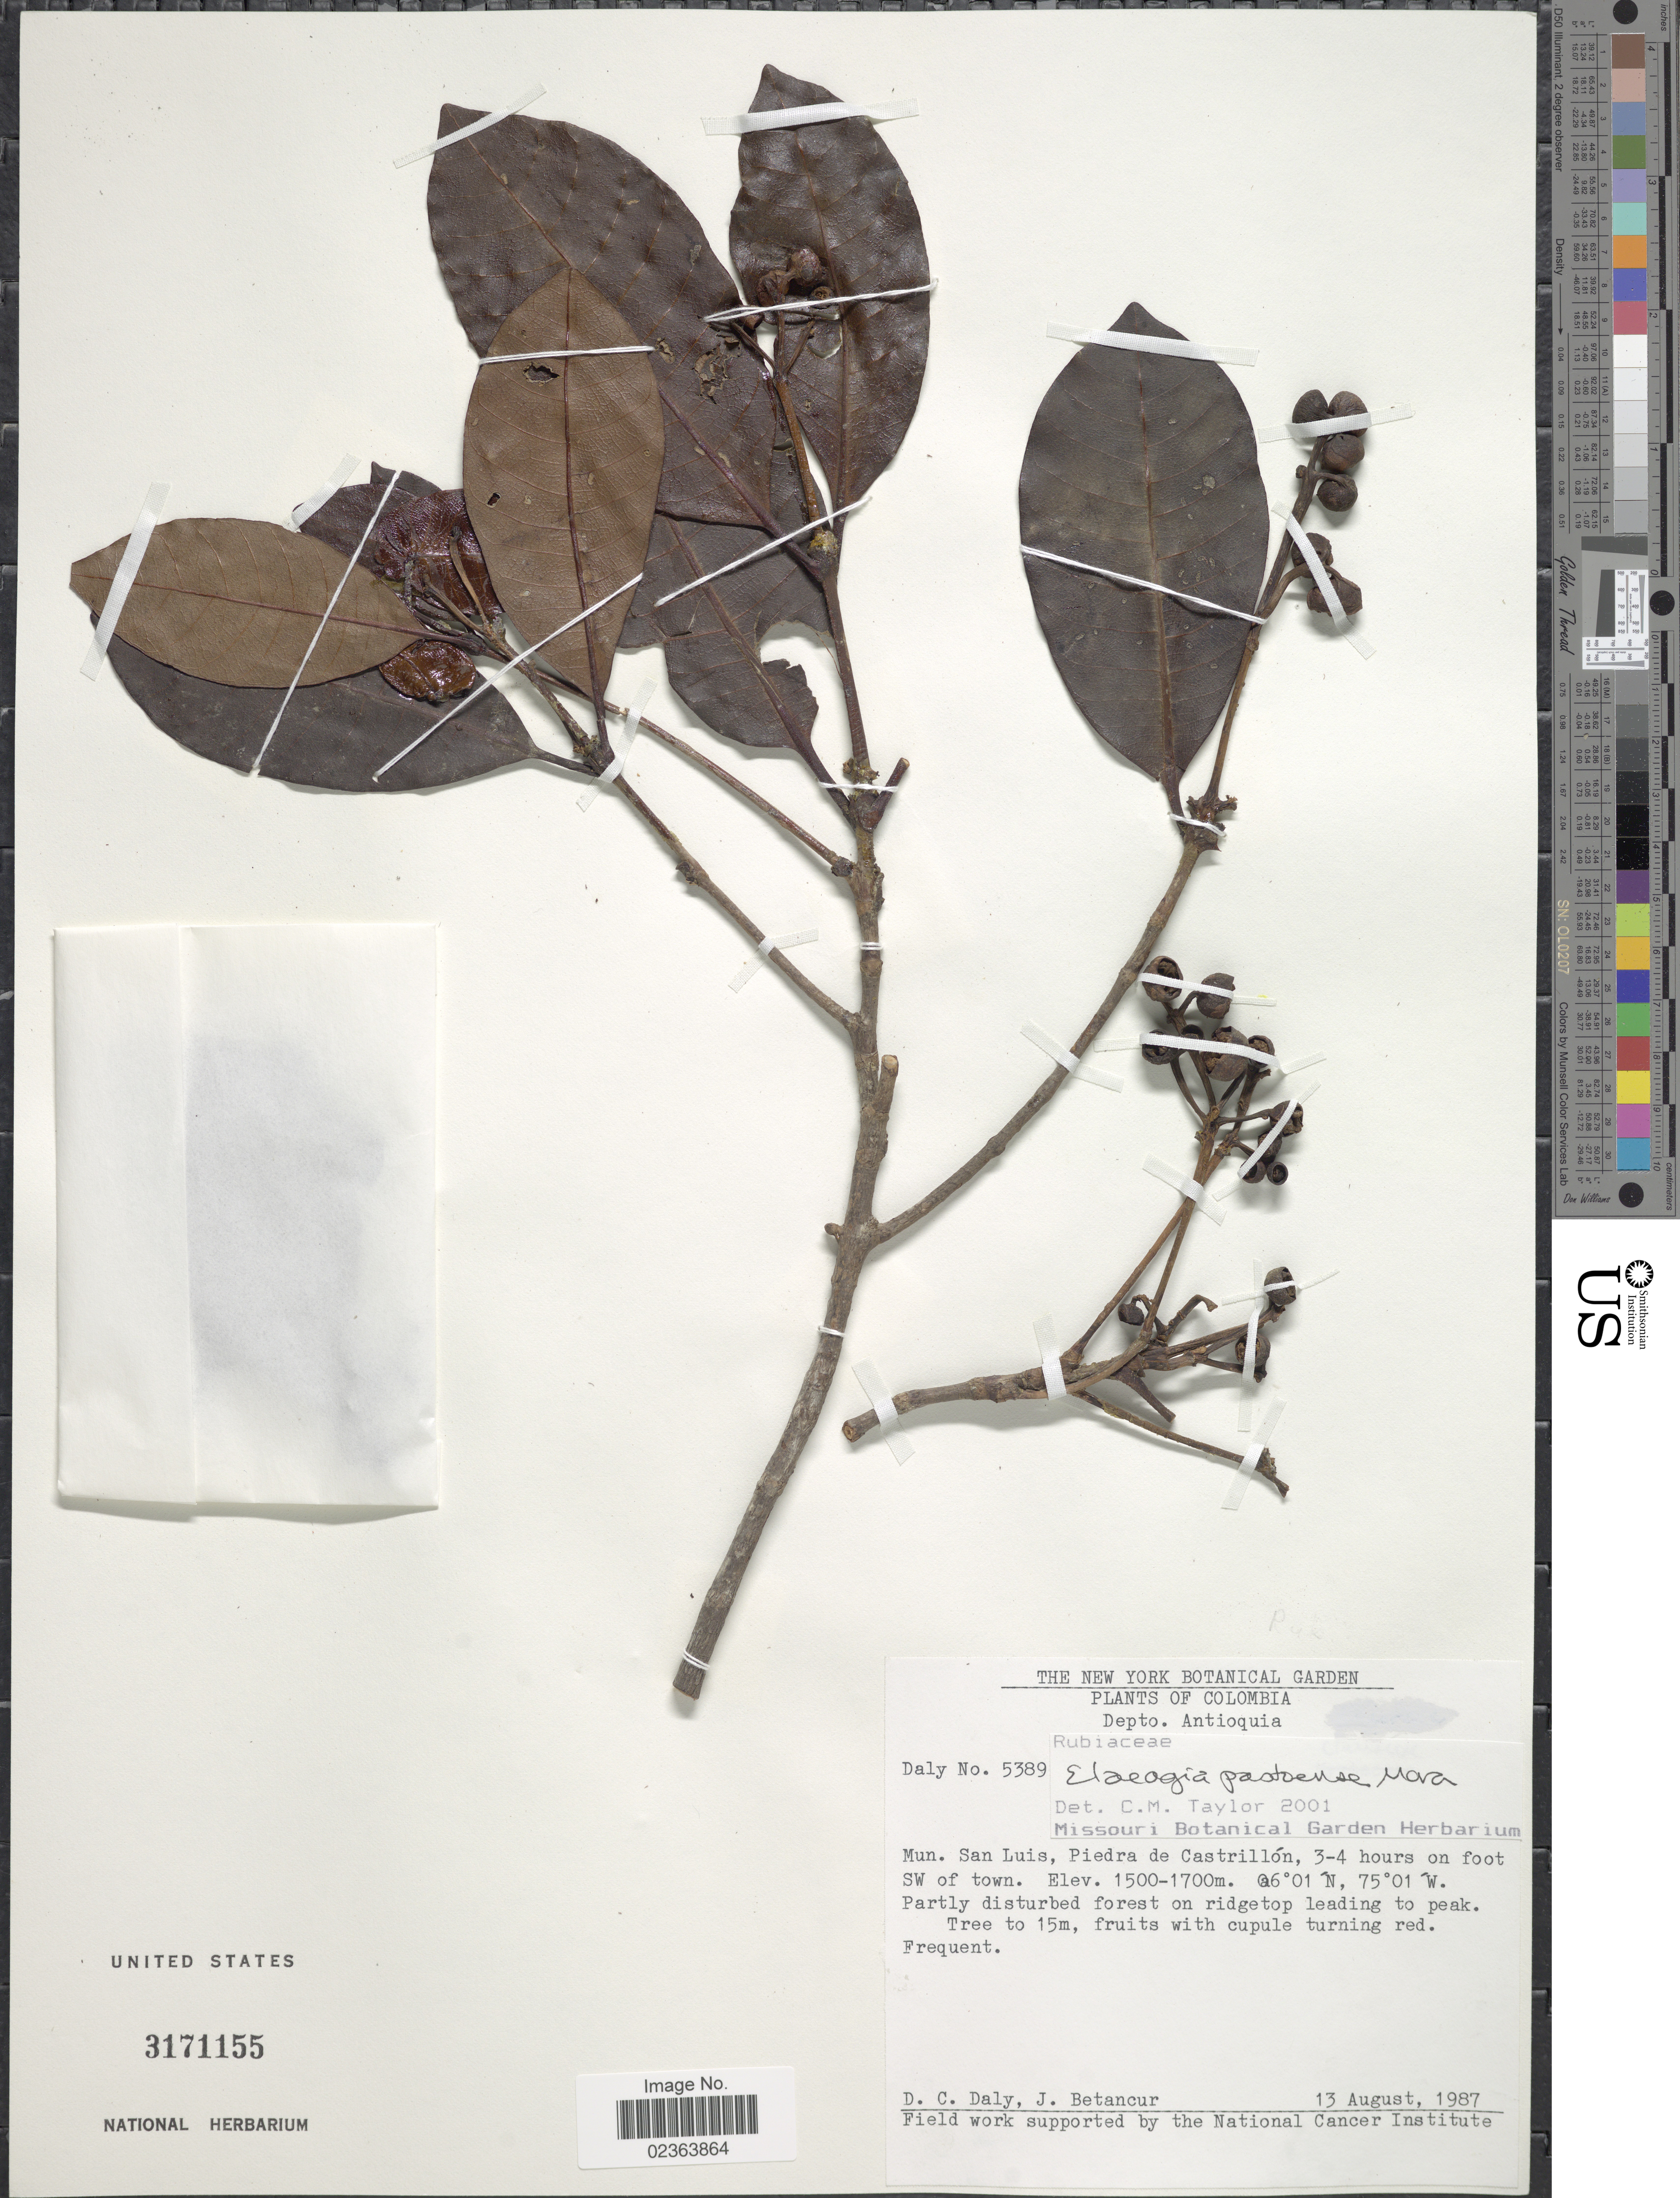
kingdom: Plantae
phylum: Tracheophyta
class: Magnoliopsida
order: Gentianales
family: Rubiaceae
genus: Elaeagia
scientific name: Elaeagia pastoensis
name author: L.E. Mora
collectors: D. C. Daly & J. Betancur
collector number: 5389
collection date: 1987-08-13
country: Colombia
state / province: Antioquia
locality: Depto. Antioquia, Mun. Sam Luis, Piedra de Castrillon, 3-4 hours on foot SW of town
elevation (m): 1500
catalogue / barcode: US 3171155